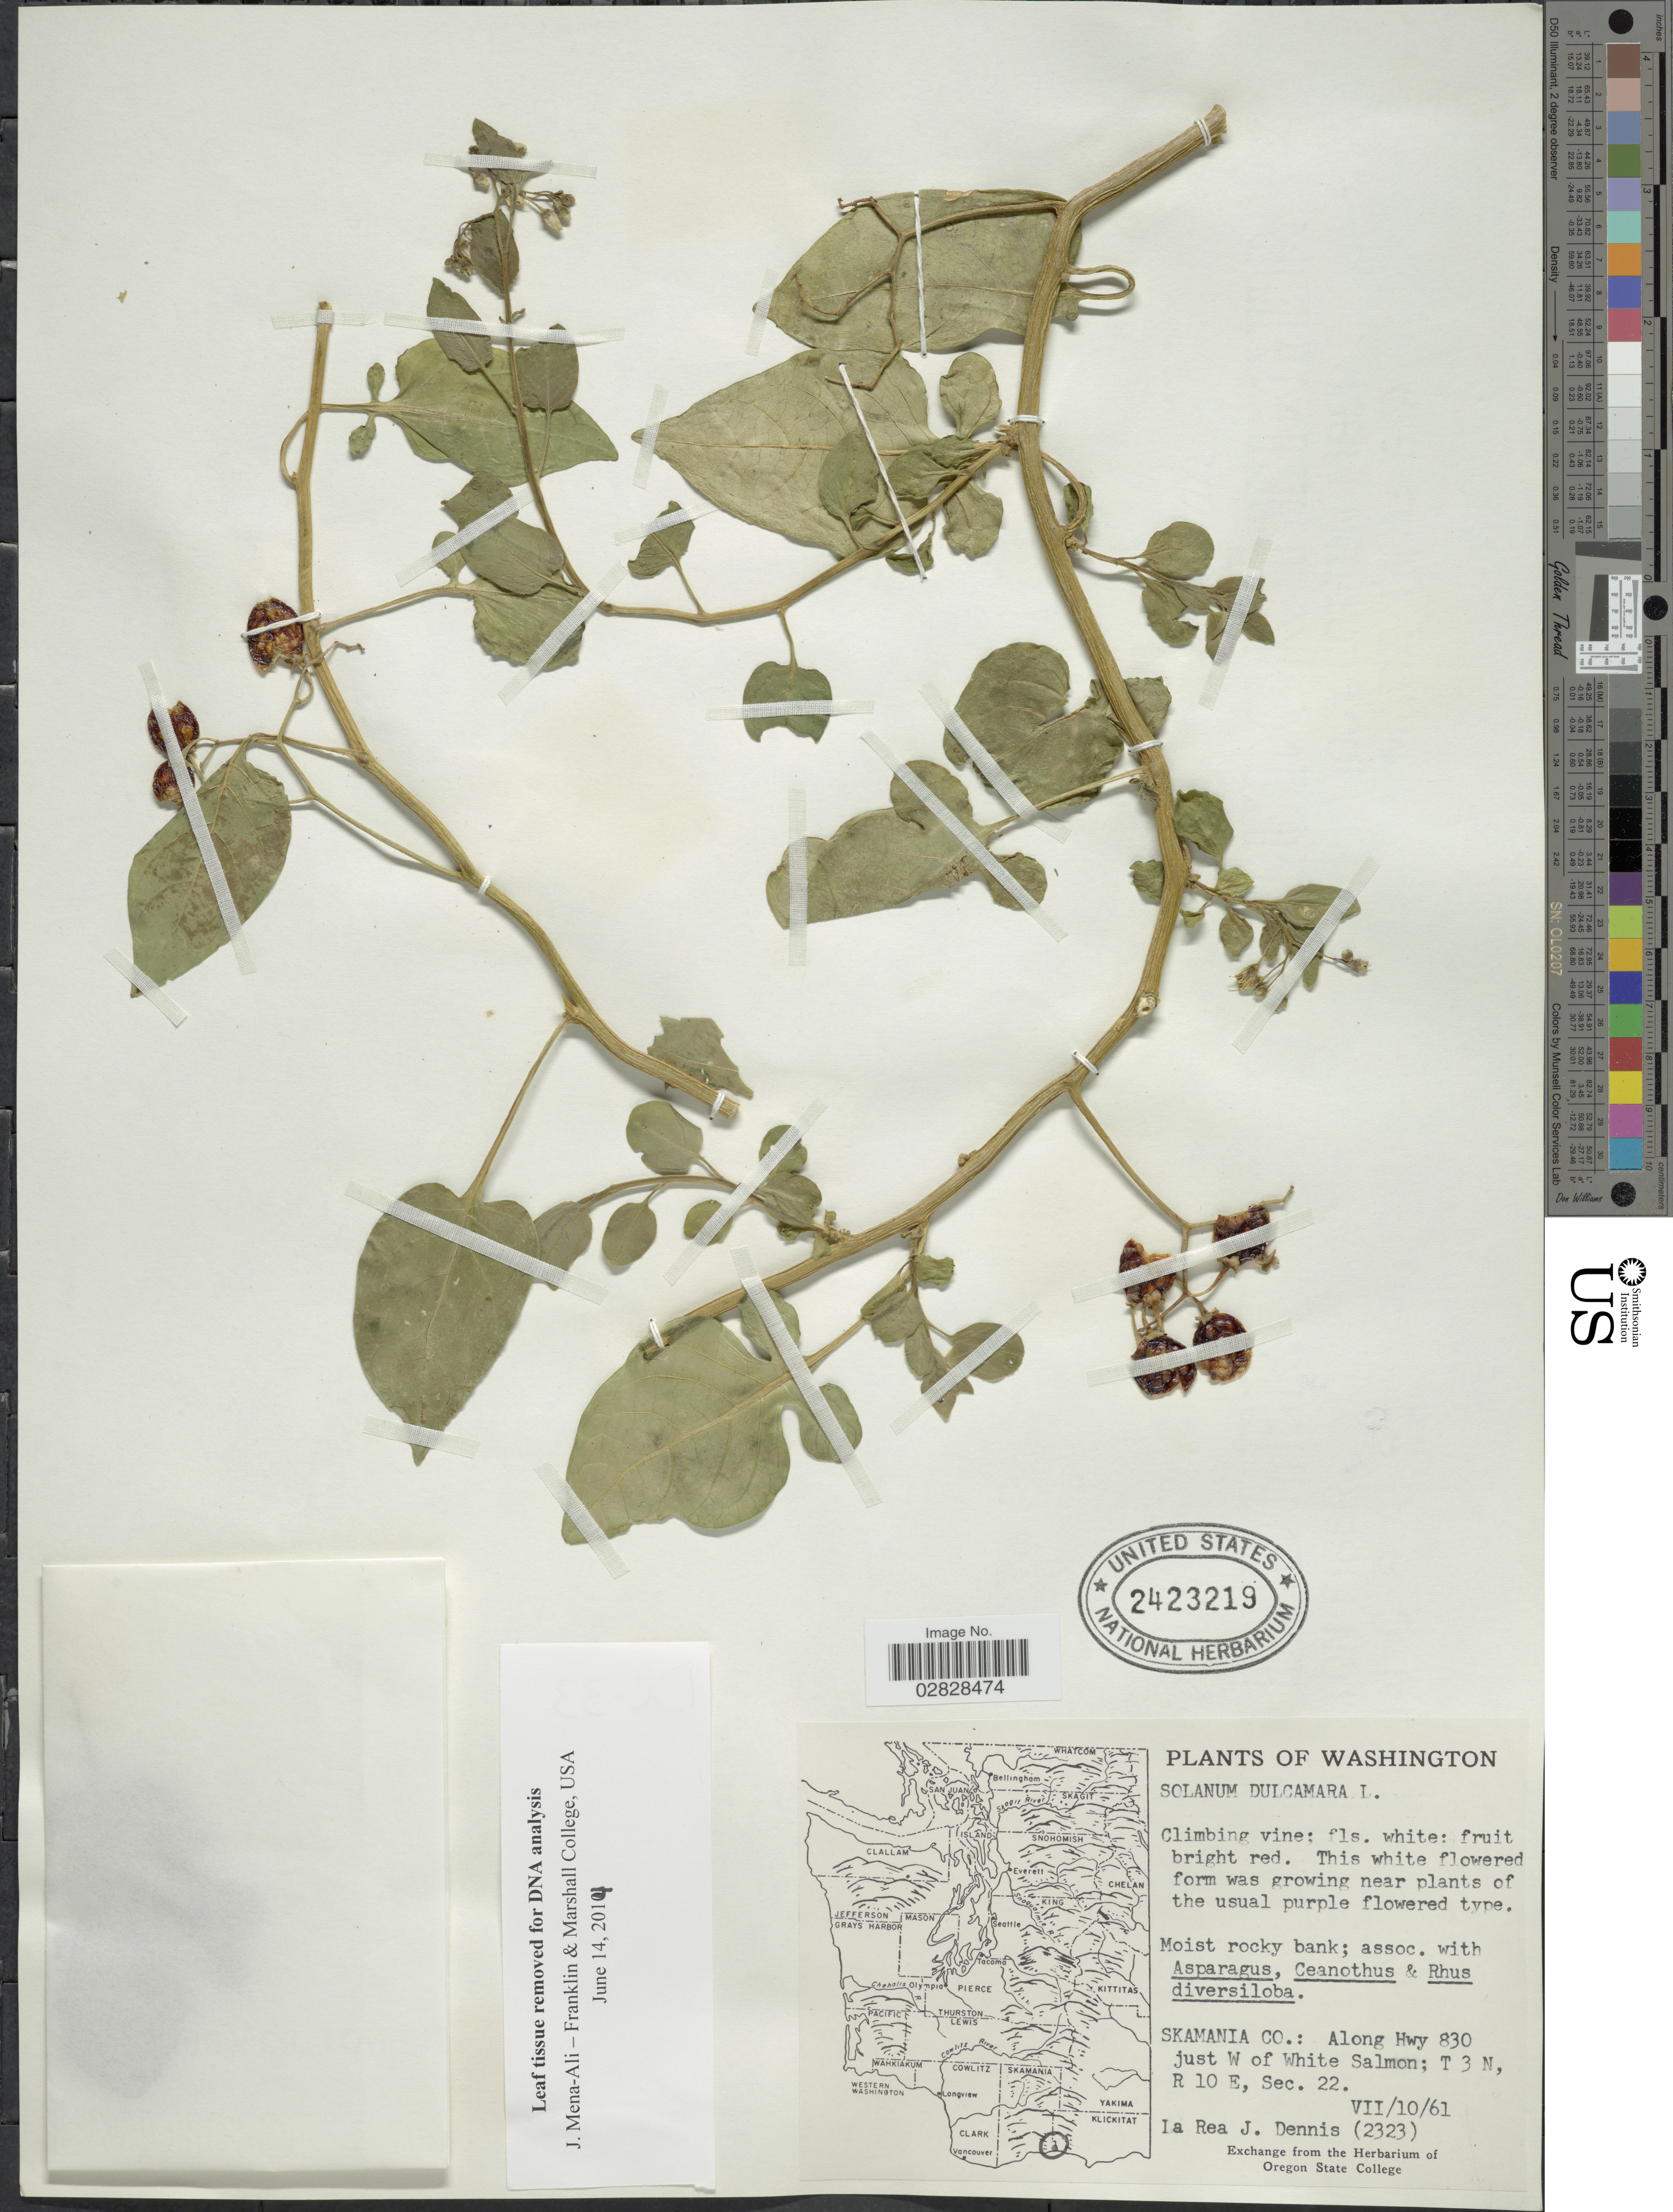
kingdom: Plantae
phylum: Tracheophyta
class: Magnoliopsida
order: Solanales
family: Solanaceae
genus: Solanum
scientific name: Solanum dulcamara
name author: L.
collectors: L. Dennis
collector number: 2323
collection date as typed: Transcribed d/m/y: 10/7/61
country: United States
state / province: Washington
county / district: Skamania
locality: Skamania Co.: Along Hwy 830 just W of White Salmon; T 3 N, R 10 E, Sec. 22.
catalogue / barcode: US 2423219